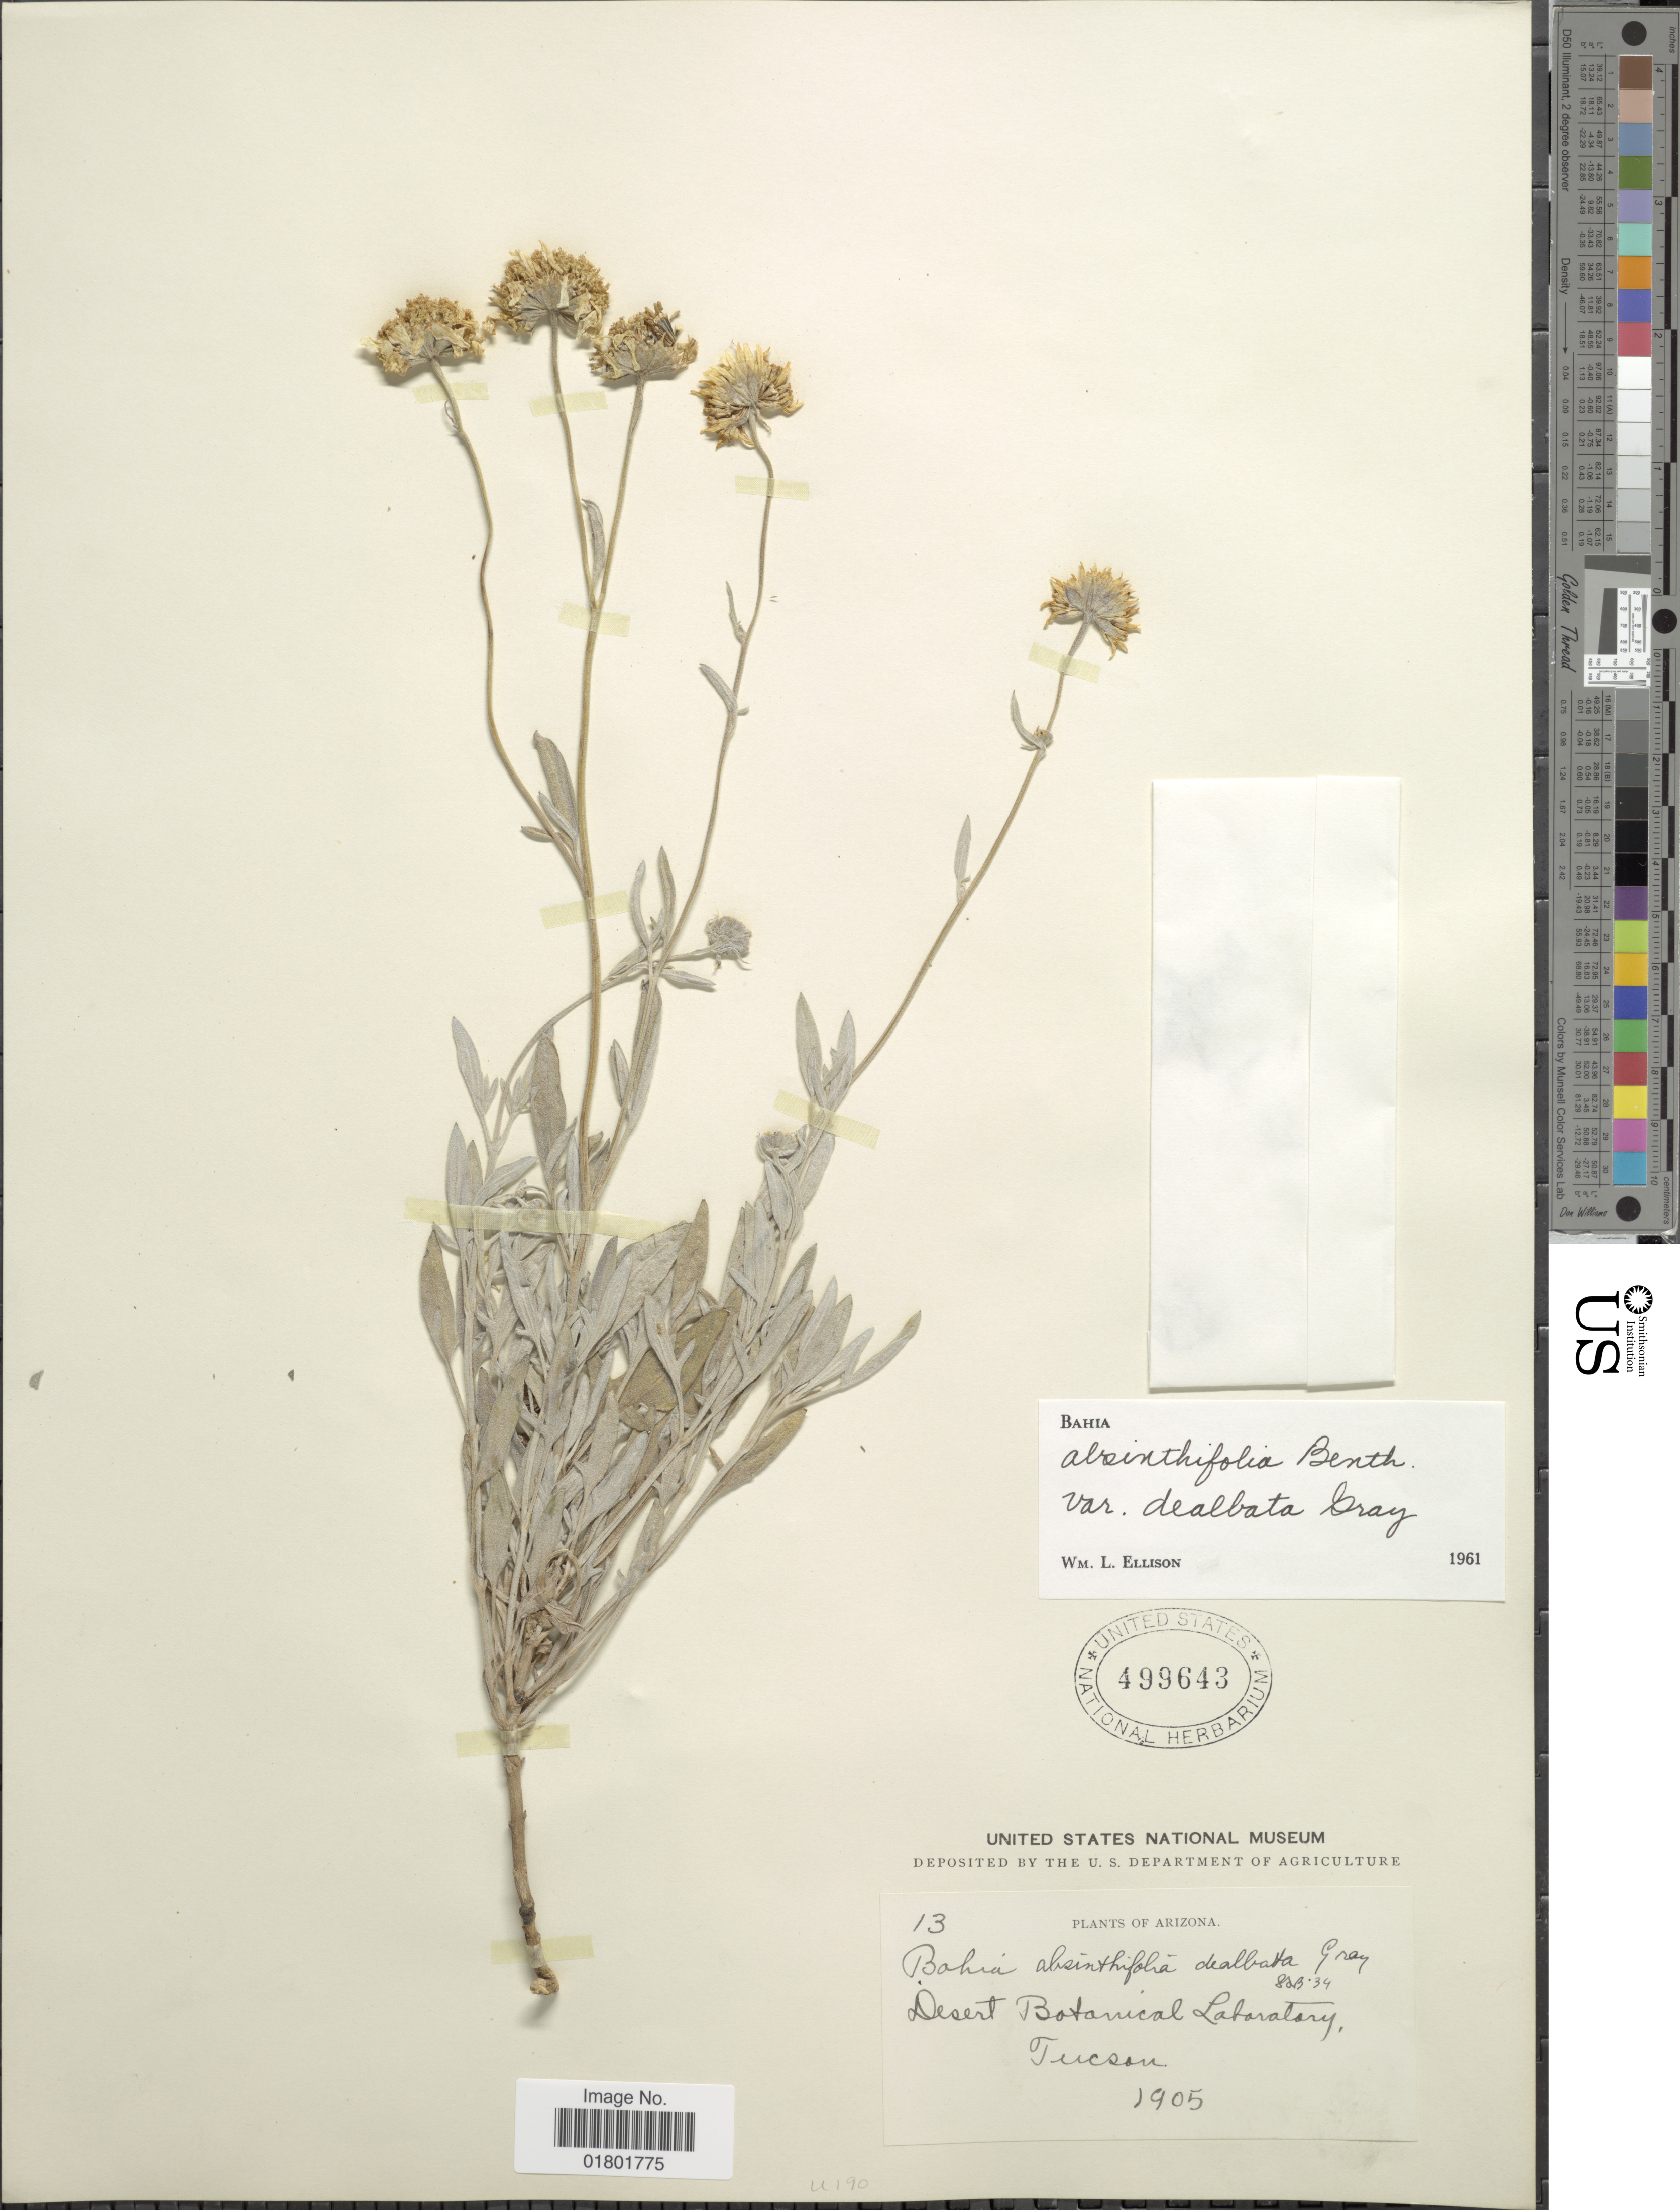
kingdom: Plantae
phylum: Tracheophyta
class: Magnoliopsida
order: Asterales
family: Asteraceae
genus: Bahia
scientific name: Bahia absinthifolia var. dealbata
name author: A. Gray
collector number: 13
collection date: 1905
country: United States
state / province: Arizona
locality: Tucson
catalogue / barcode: US 499643